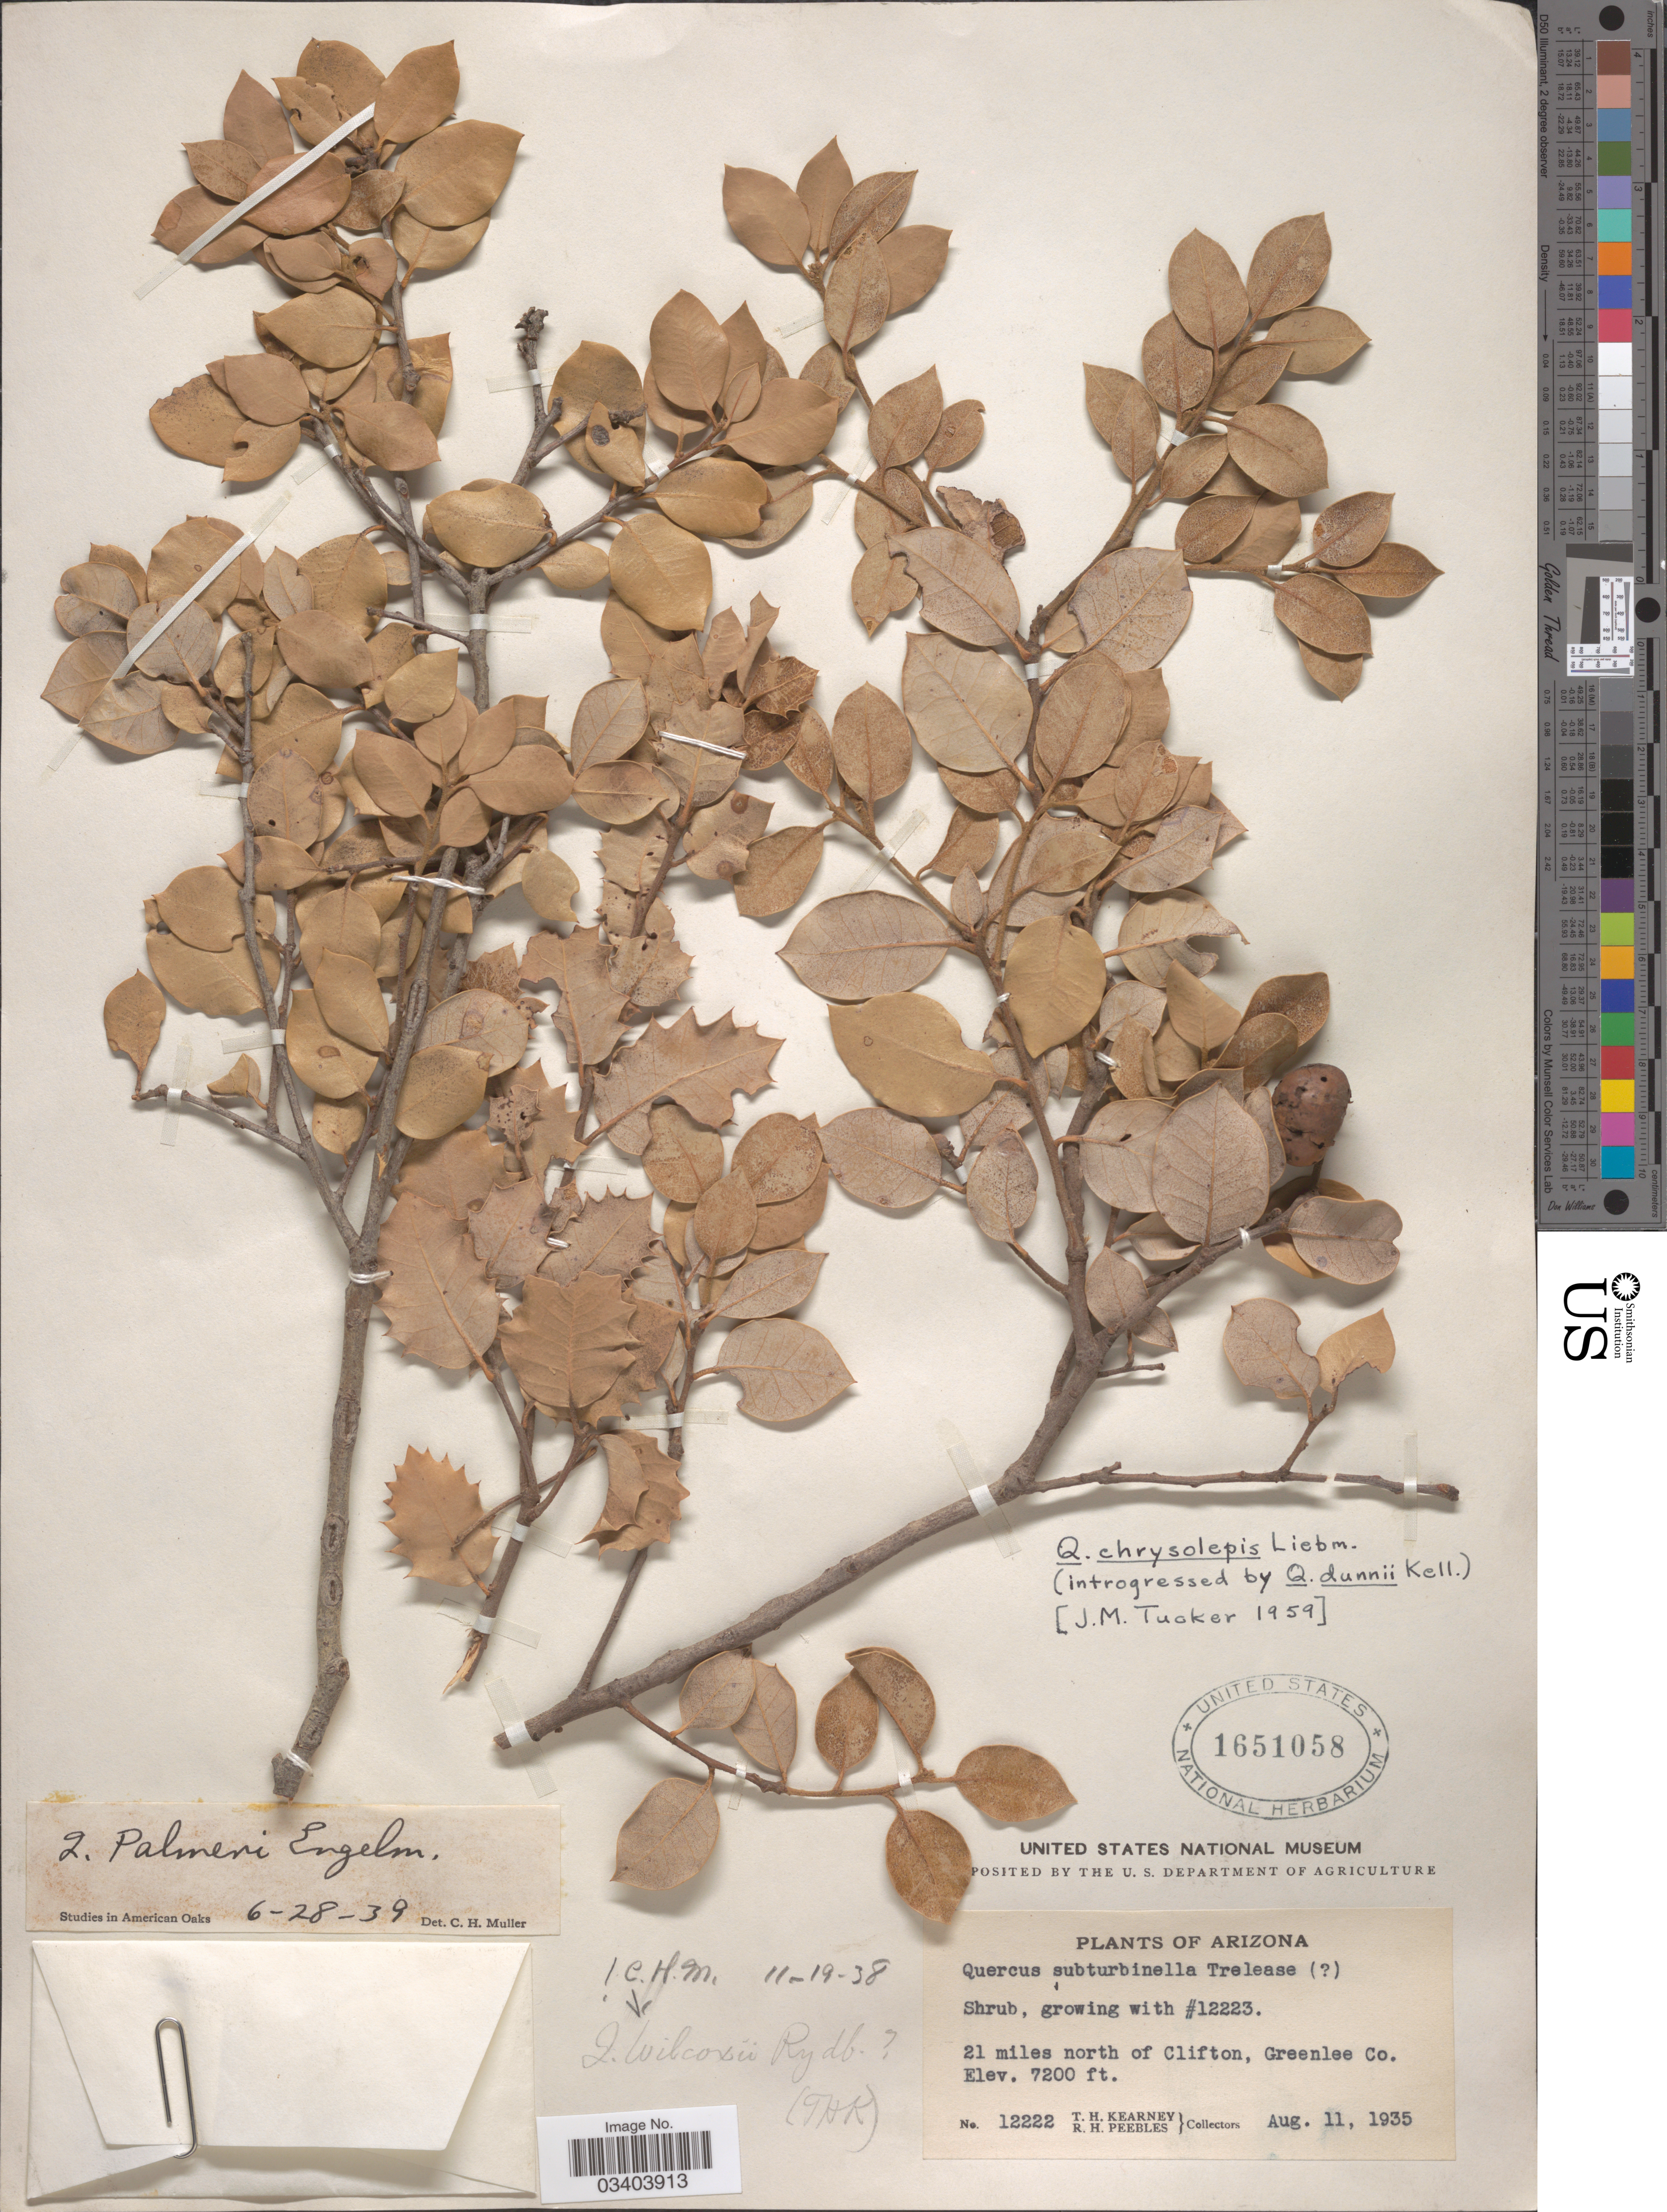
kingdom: Plantae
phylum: Tracheophyta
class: Magnoliopsida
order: Fagales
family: Fagaceae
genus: Quercus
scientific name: Quercus chrysolepis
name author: Liebm.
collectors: T. H. Kearney & R. H. Peebles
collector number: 12222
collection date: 1935-08-11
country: United States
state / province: Arizona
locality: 21 miles north of Clifton, Greenlee Co.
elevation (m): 2195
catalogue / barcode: US 1651058